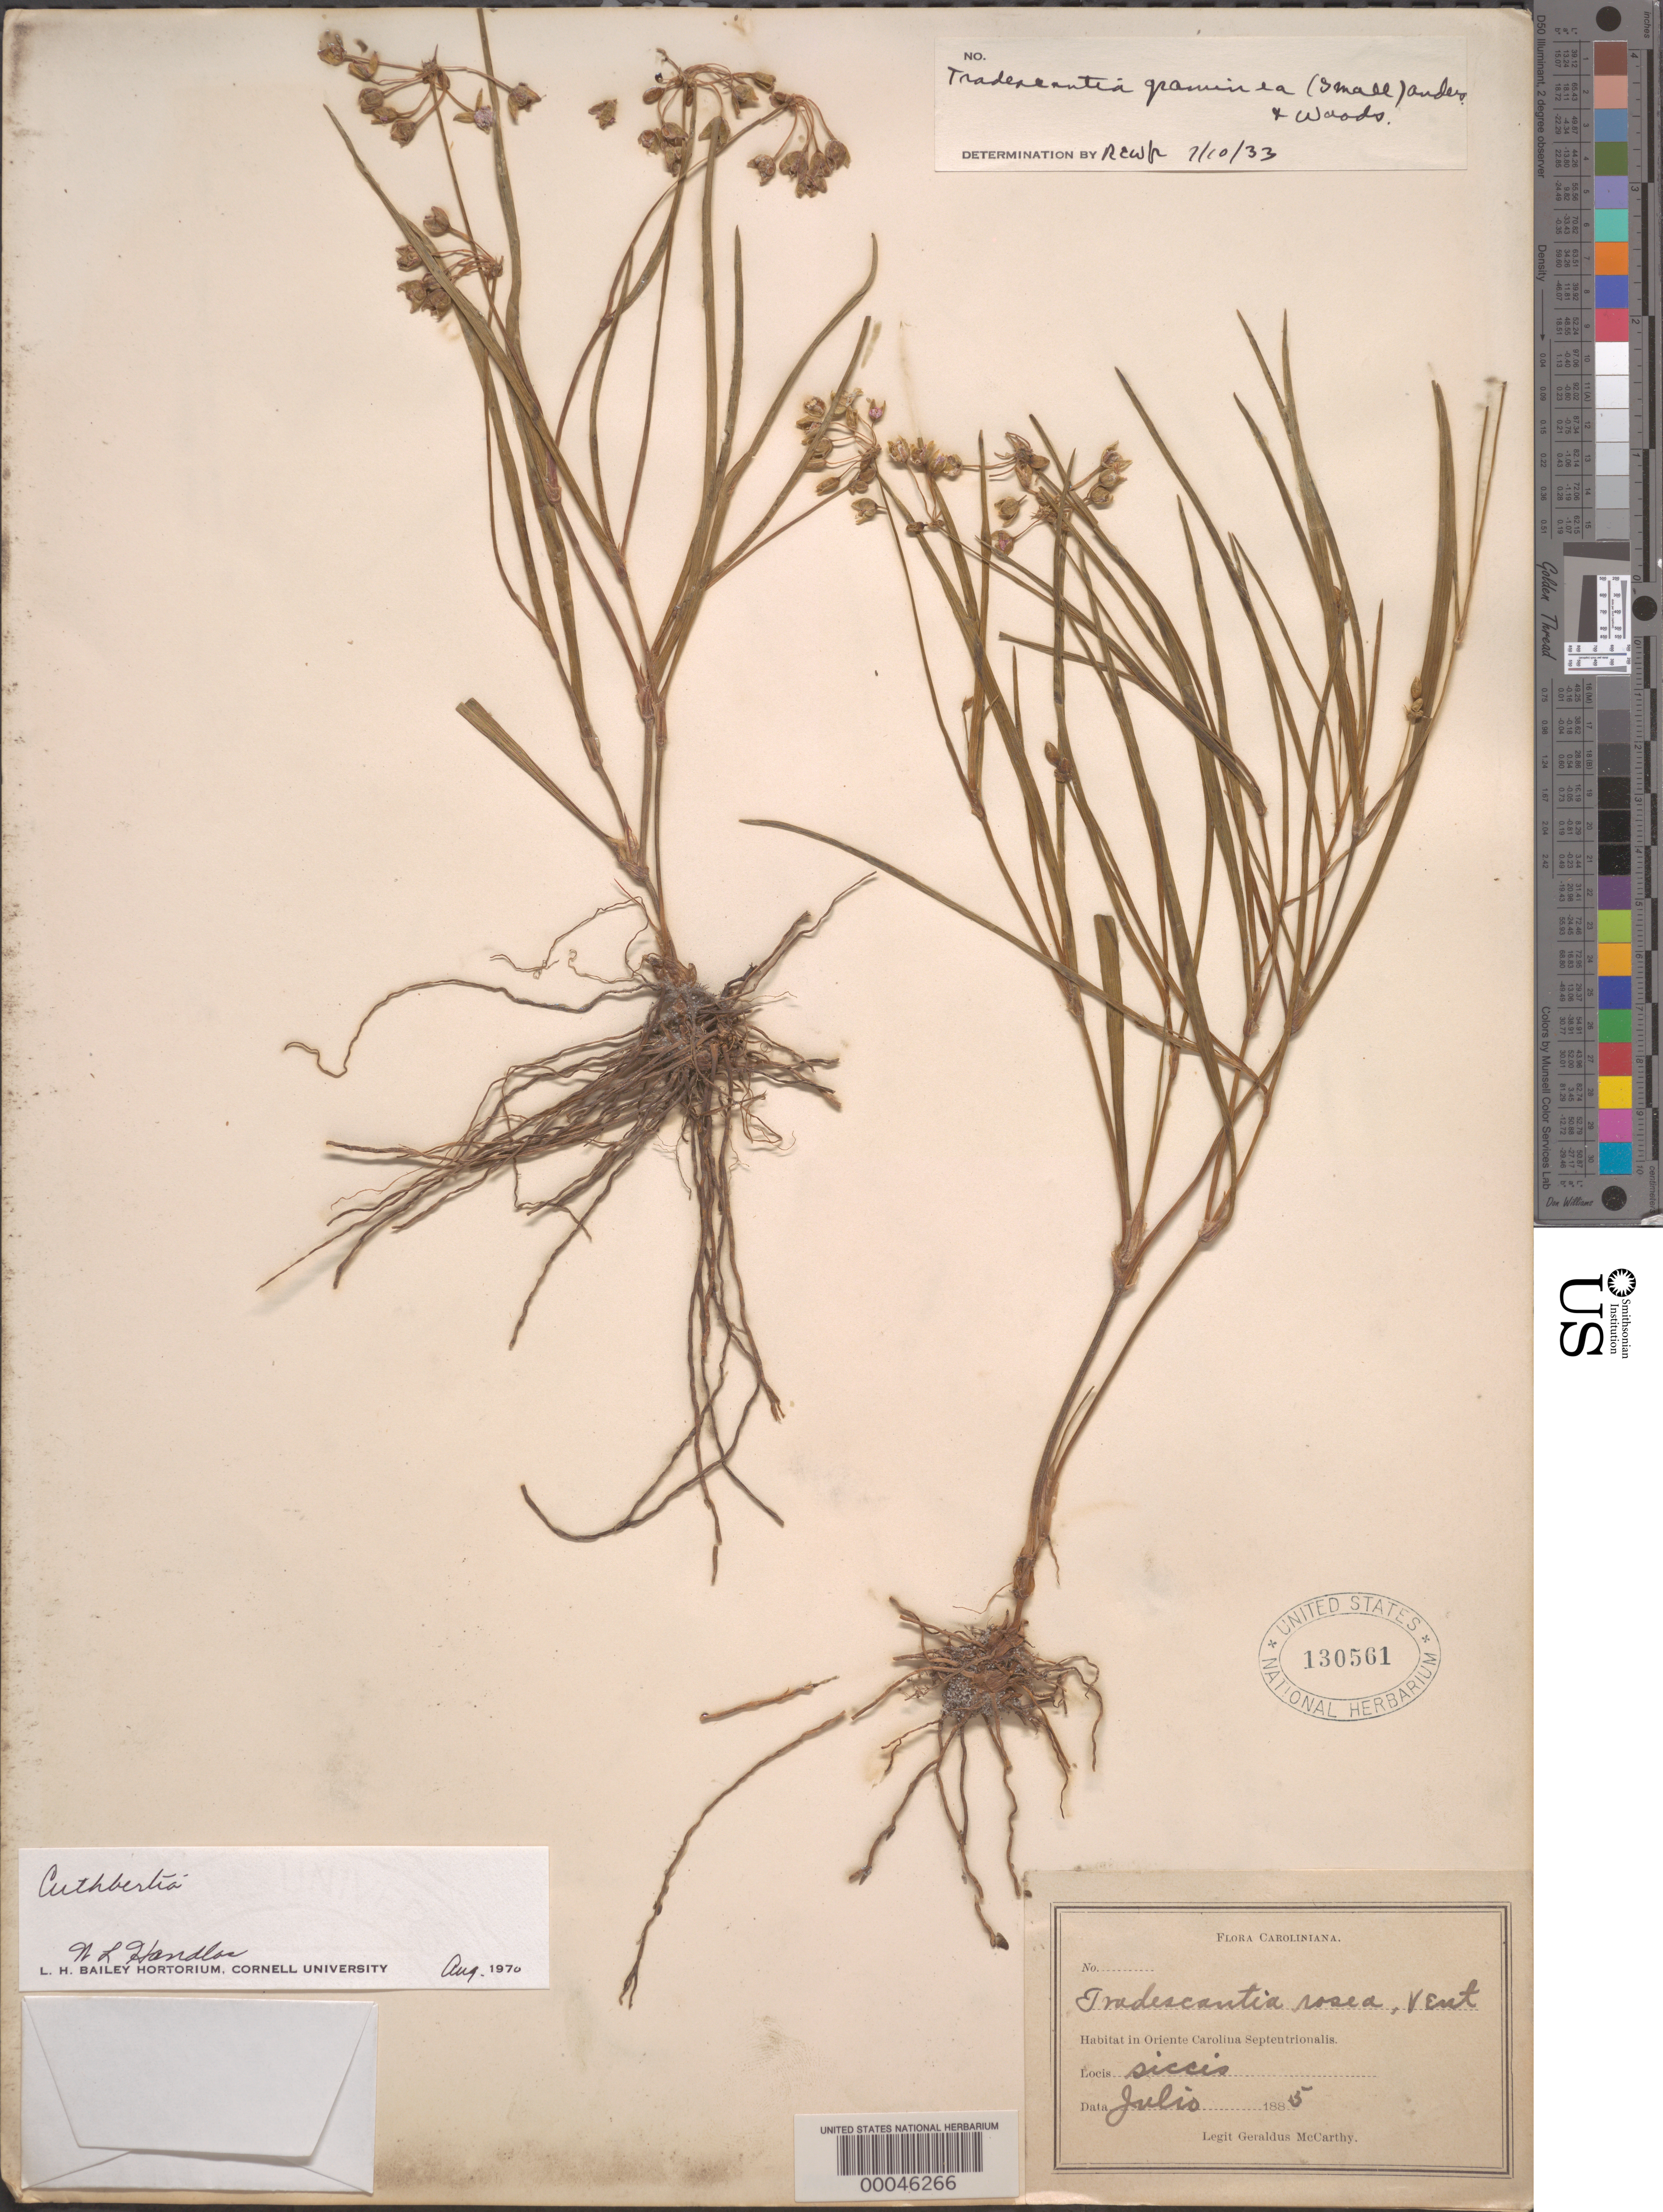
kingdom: Plantae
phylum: Tracheophyta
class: Liliopsida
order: Commelinales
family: Commelinaceae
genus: Cuthbertia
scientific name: Cuthbertia graminea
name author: Small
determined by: Strong, Mark T., (BOT), Smithsonian Institution - National Museum of Natural History (UNITED STATES)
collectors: G. McCarthy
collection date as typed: Jul 1885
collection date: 1885-07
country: United States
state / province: South Carolina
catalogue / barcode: US 130561